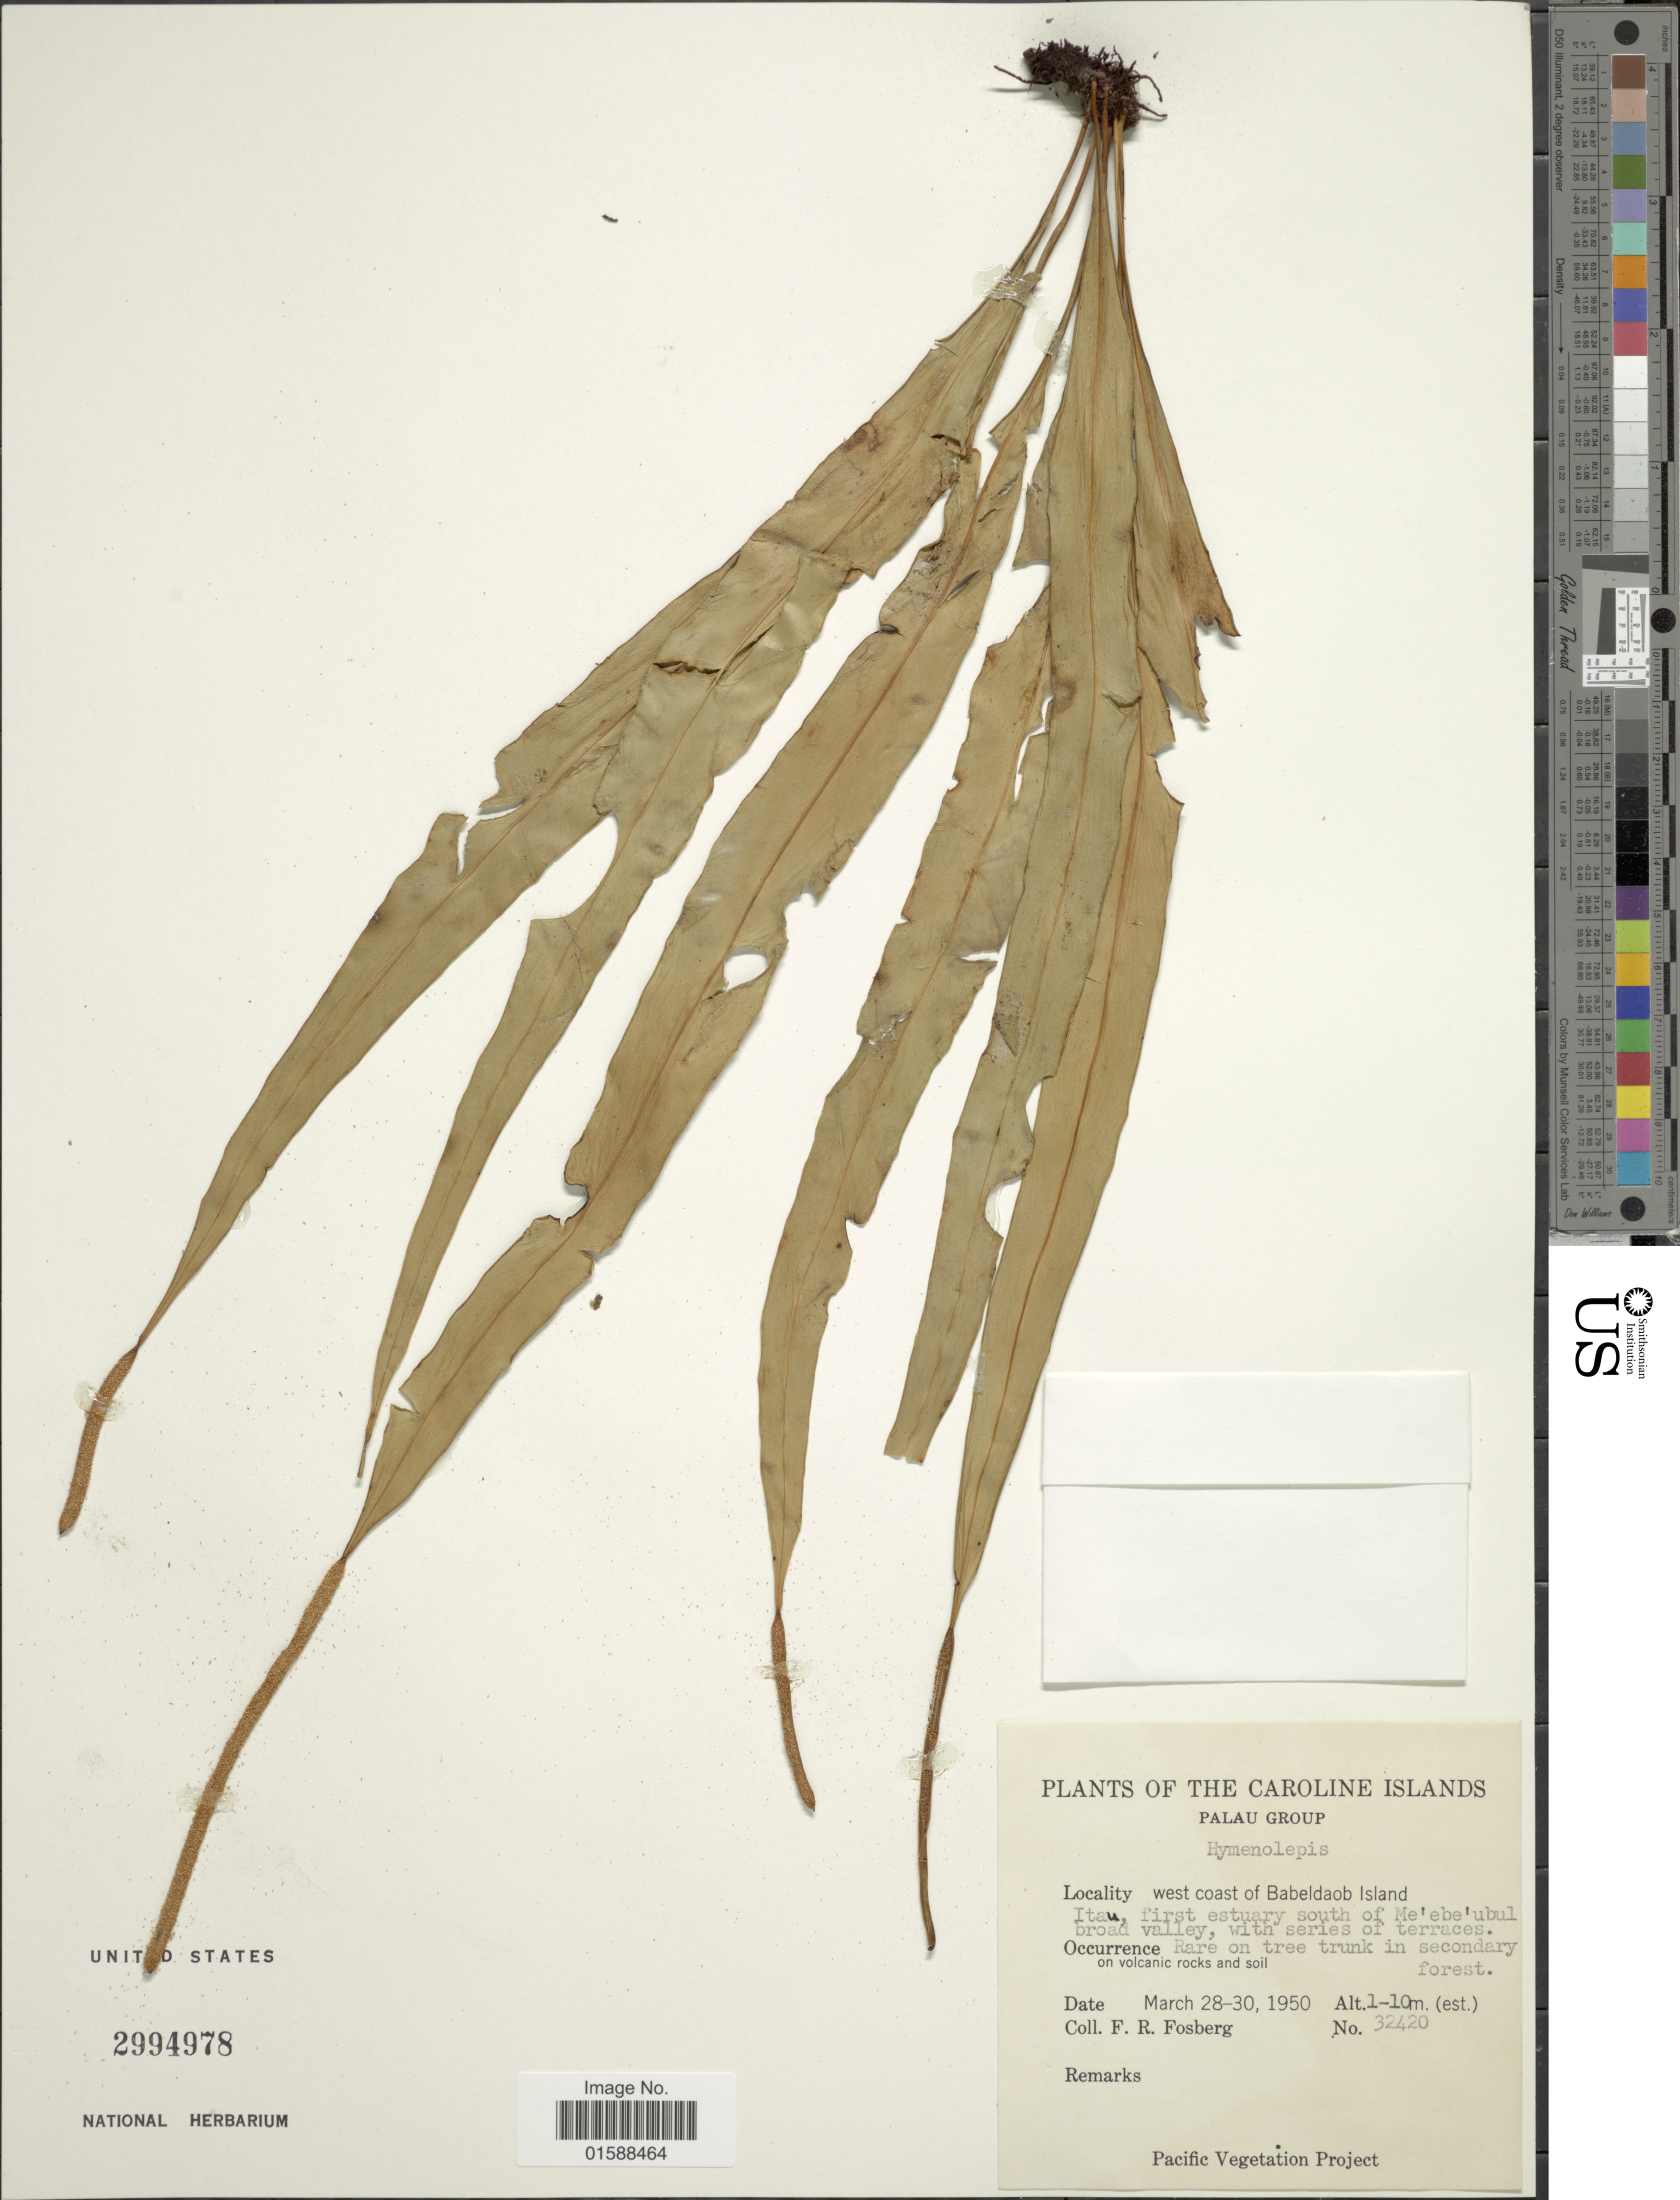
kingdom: Plantae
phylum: Tracheophyta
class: Polypodiopsida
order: Polypodiales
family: Polypodiaceae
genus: Lepisorus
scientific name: Lepisorus sp.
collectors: F. R. Fosberg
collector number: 32420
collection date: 1950-03-28/1950-03-30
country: Palau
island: Babeldaob [Babelthuap]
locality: Caroline Islands. Palau Group. west coast of Babeldaob Island. Itau, first estuary south of Me'ebe'ubul broad valley, with series of terraces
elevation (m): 1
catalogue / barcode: US 2994978